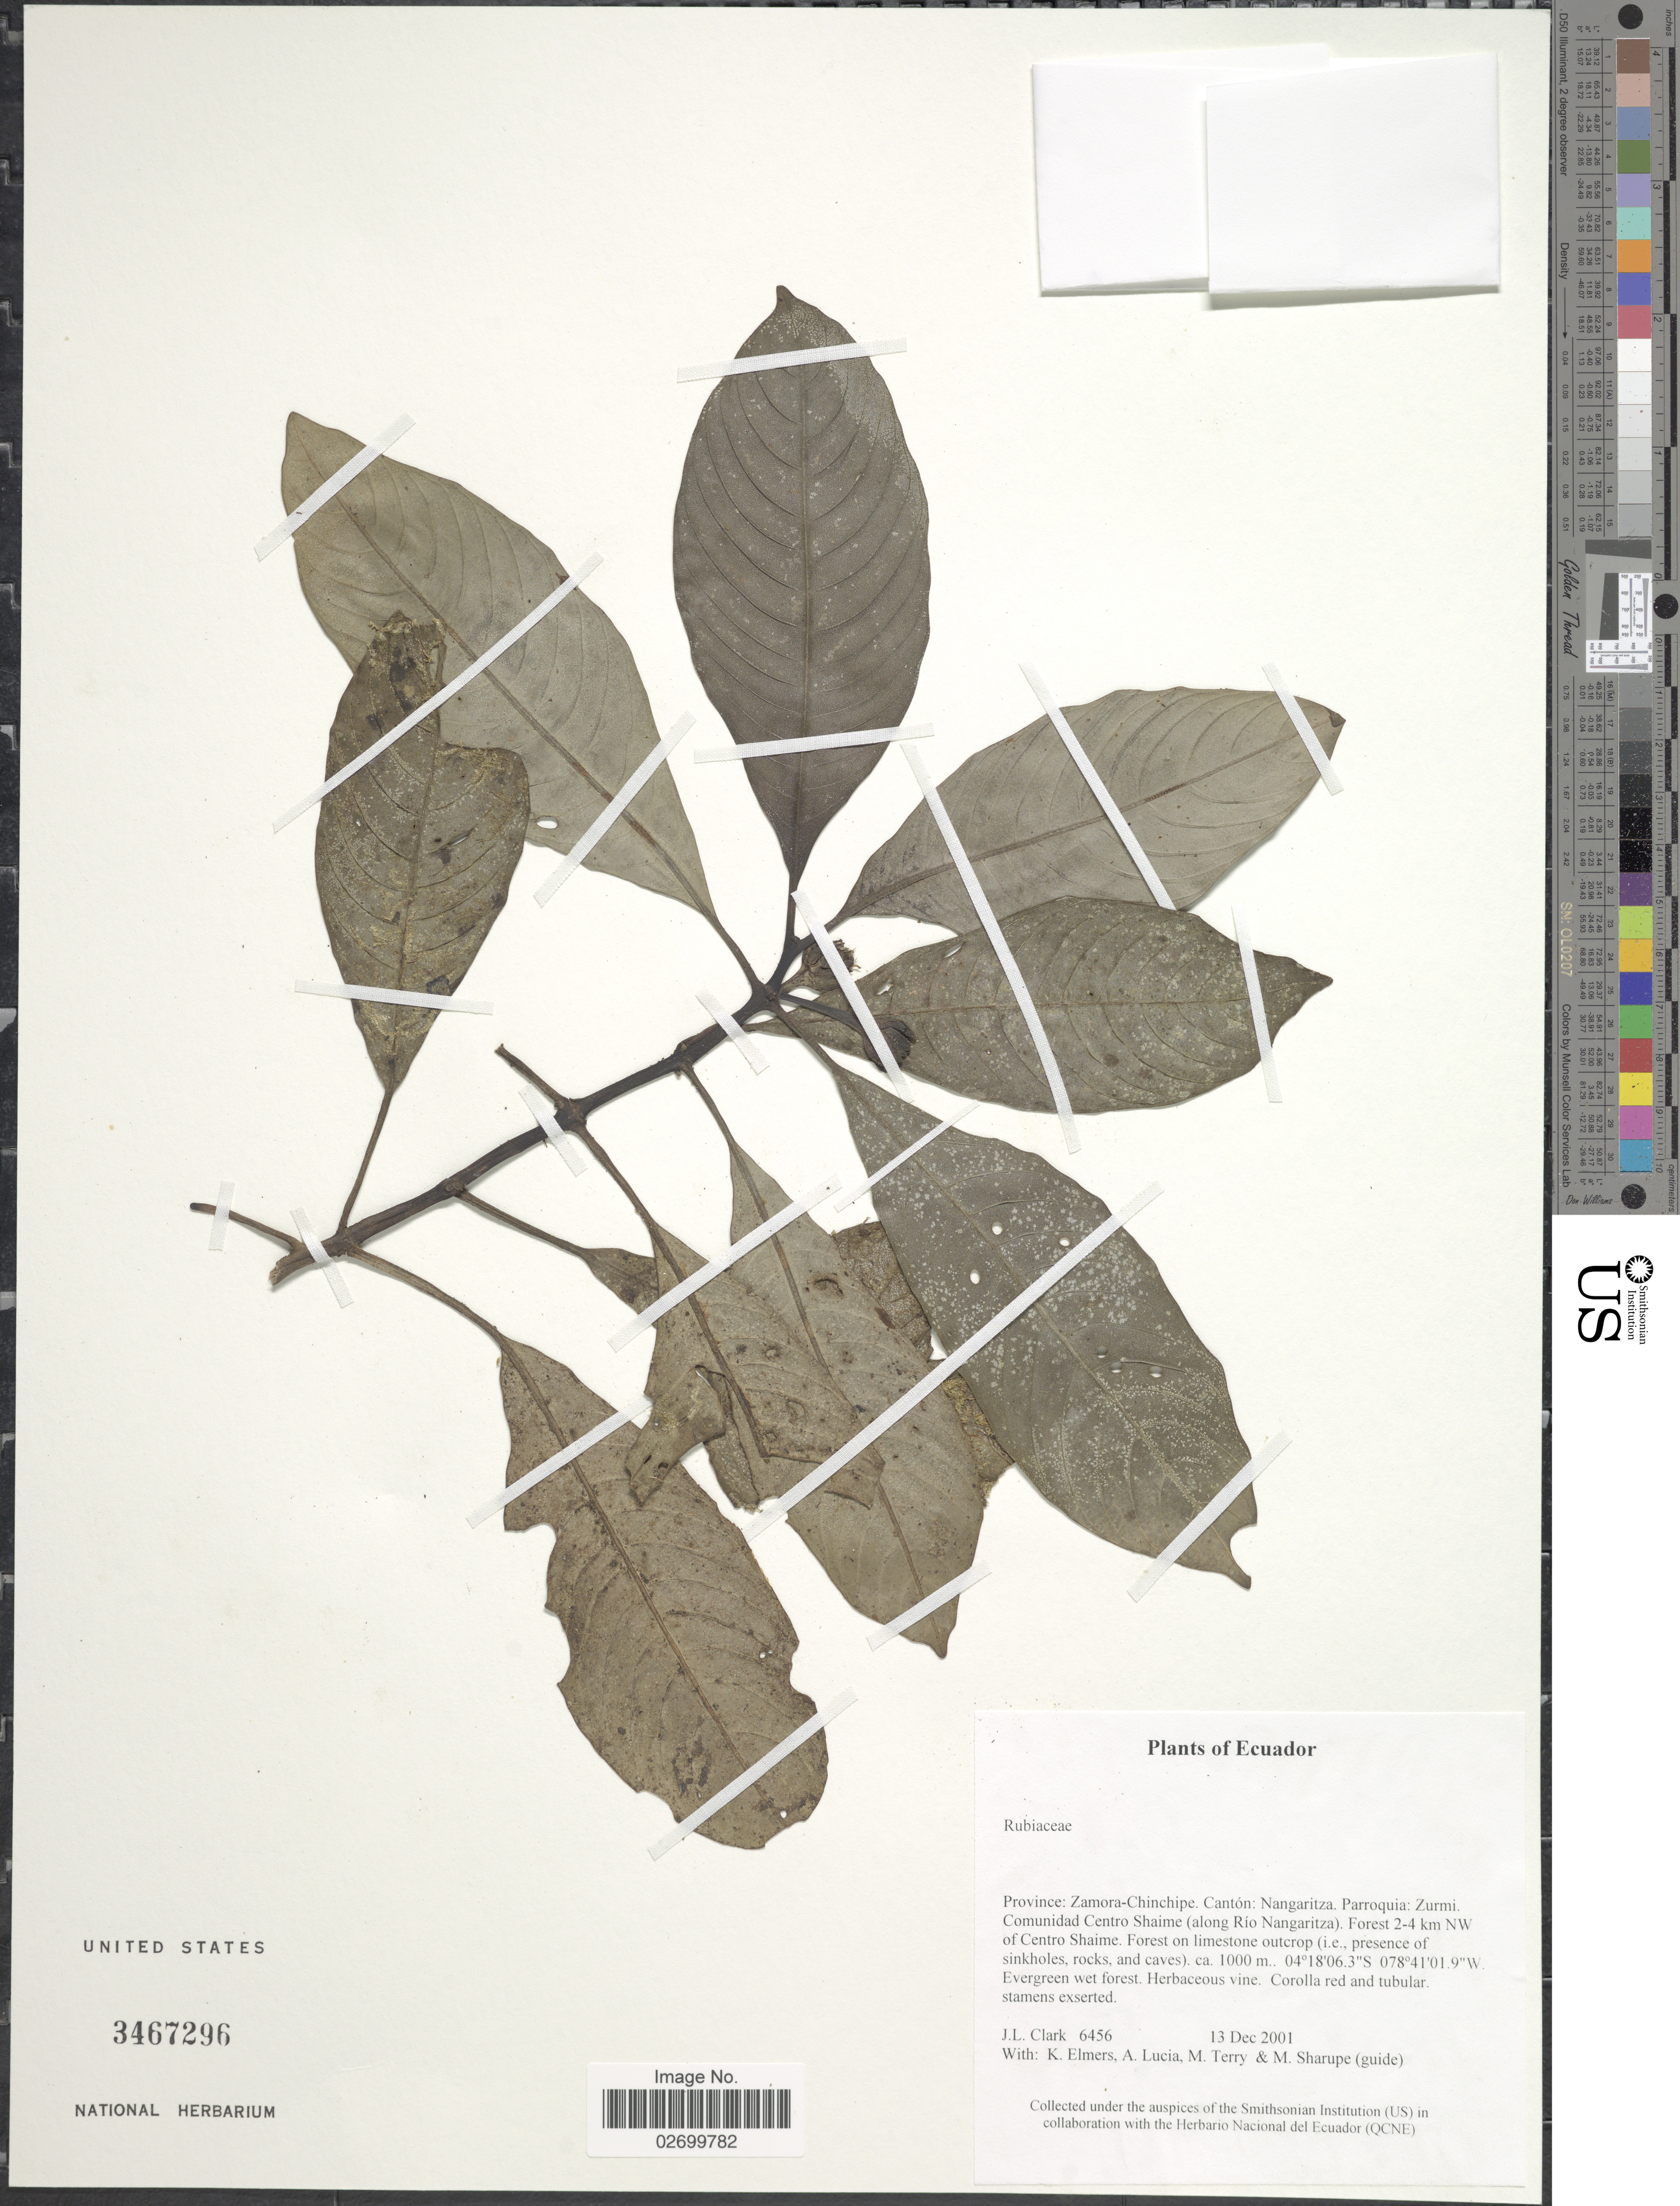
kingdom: Plantae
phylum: Tracheophyta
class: Magnoliopsida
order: Gentianales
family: Rubiaceae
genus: Notopleura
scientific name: Notopleura polyphlebia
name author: (Donn. Sm.) C.M. Taylor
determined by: Kirkbride, J. H., Jr.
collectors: J. L. Clark, K. Elmers, A. Lucia, M. Terry & M. Sharupe (guide)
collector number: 6456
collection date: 2001-12-13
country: Ecuador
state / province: Zamora-Chinchipe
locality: Canton: Nangaritza. Parroquia: Zurmi. Communidad Centro Shaime (along Rio Nangaritza). Forest 2-4 km NW of Centro Shaime.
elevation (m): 1000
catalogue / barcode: US 3467296